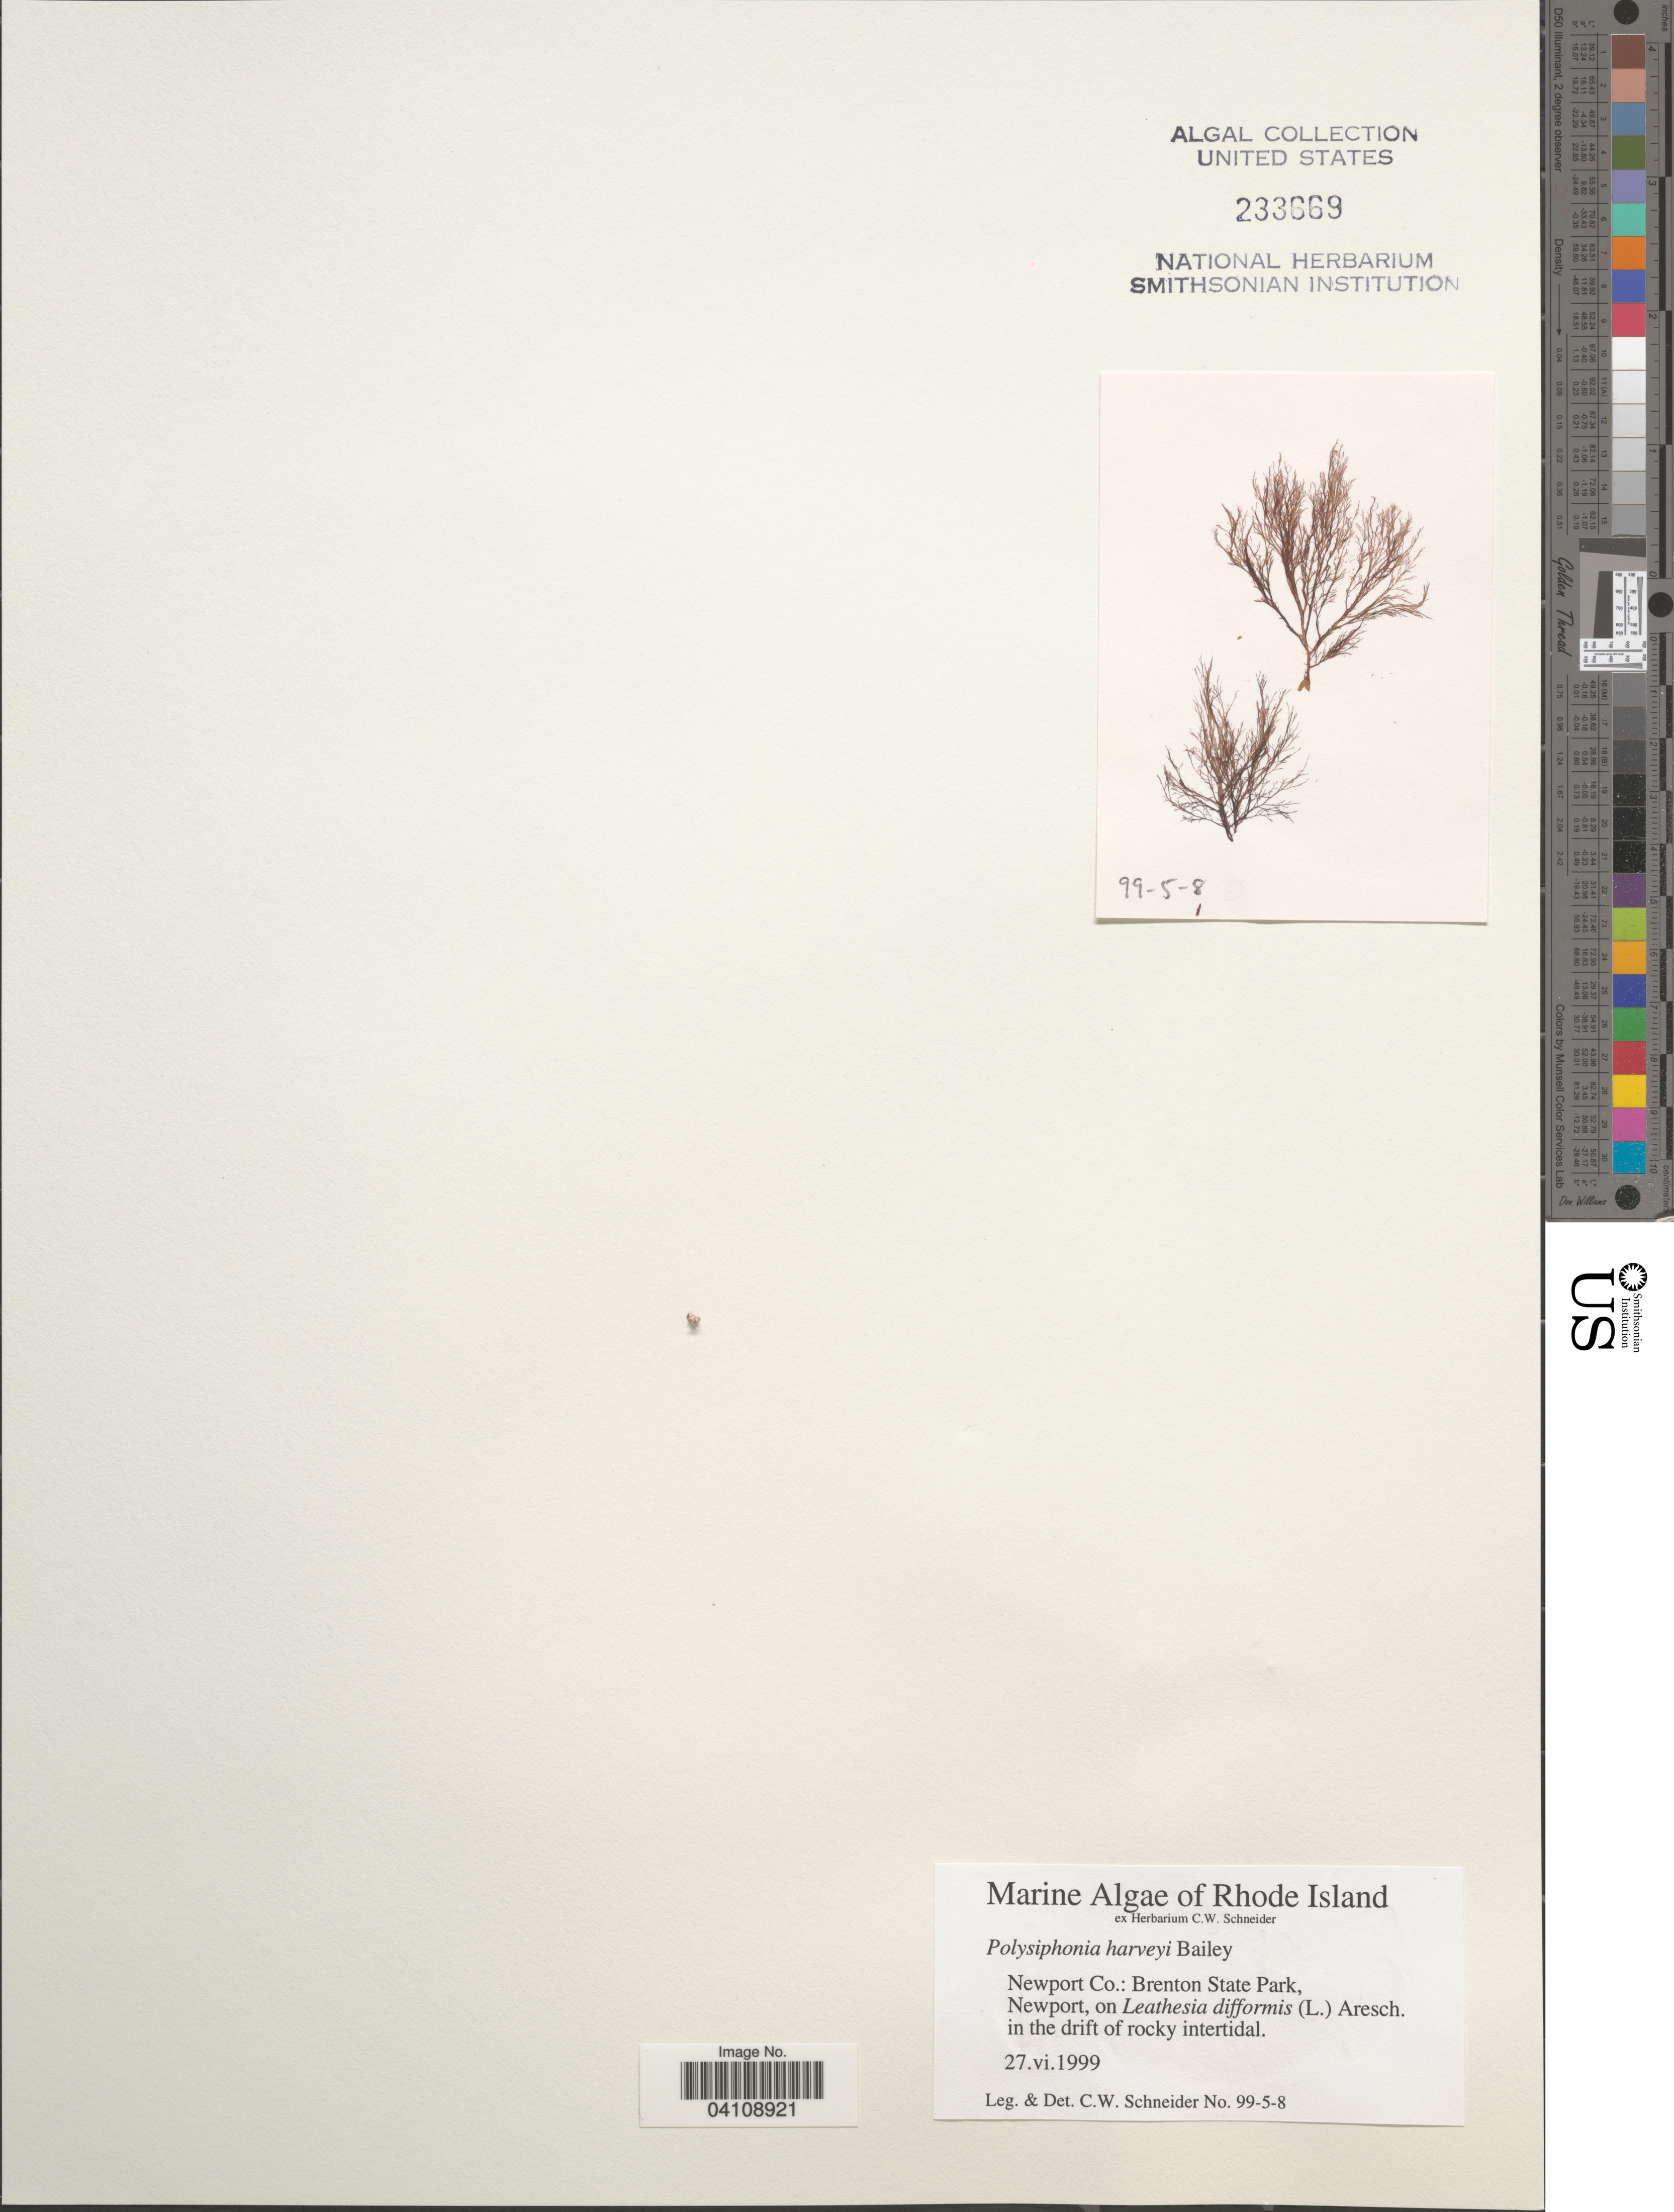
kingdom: Plantae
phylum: Rhodophyta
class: Florideophyceae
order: Ceramiales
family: Rhodomelaceae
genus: Melanothamnus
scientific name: Melanothamnus harveyi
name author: (Bailey) Diaz-Tapia & C.A. Maggs in Diaz-Tapia et al.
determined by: Algae name updating Project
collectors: C. W.Schneider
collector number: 99-5-8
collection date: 1999-06-27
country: United States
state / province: Rhode Island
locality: Newport Co.: Brenton State Park, Newport.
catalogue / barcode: US 233699